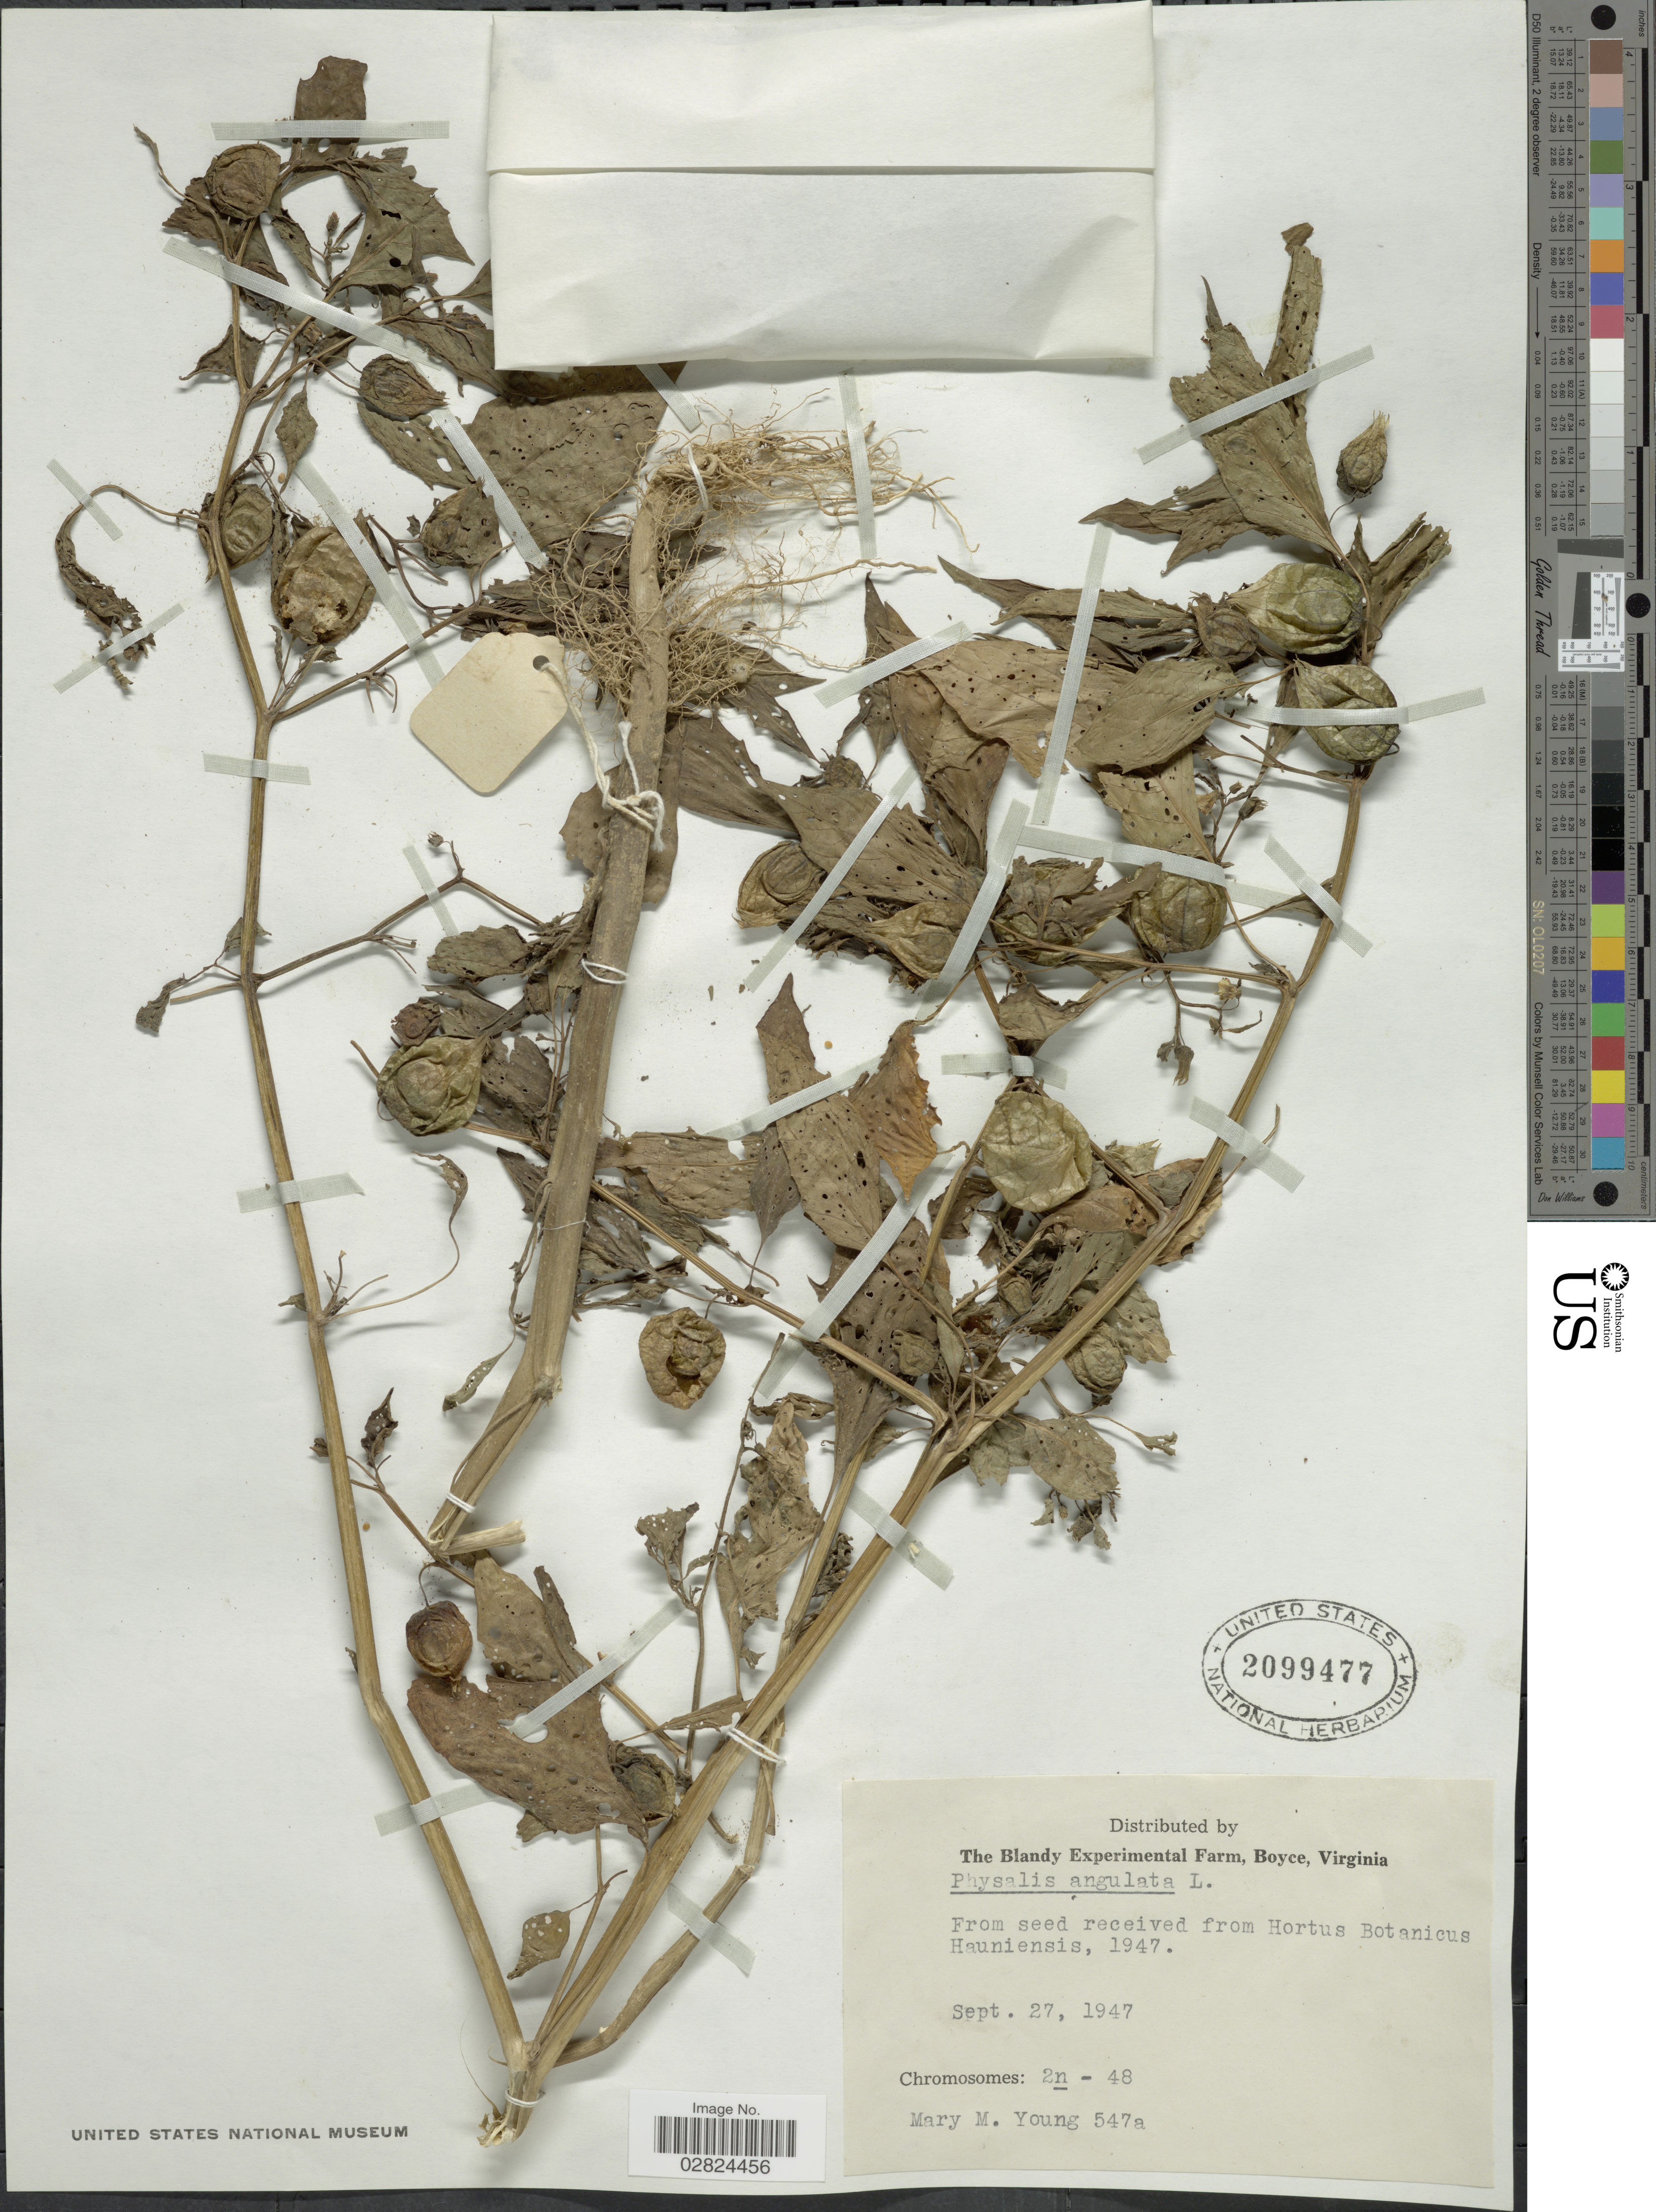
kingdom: Plantae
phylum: Tracheophyta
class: Magnoliopsida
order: Solanales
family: Solanaceae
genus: Physalis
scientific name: Physalis angulata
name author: L.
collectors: M. Young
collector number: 547a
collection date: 1947-09-27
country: United States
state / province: Virginia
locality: The Blandy Experimental Farm, Boyce.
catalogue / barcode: US 2099477